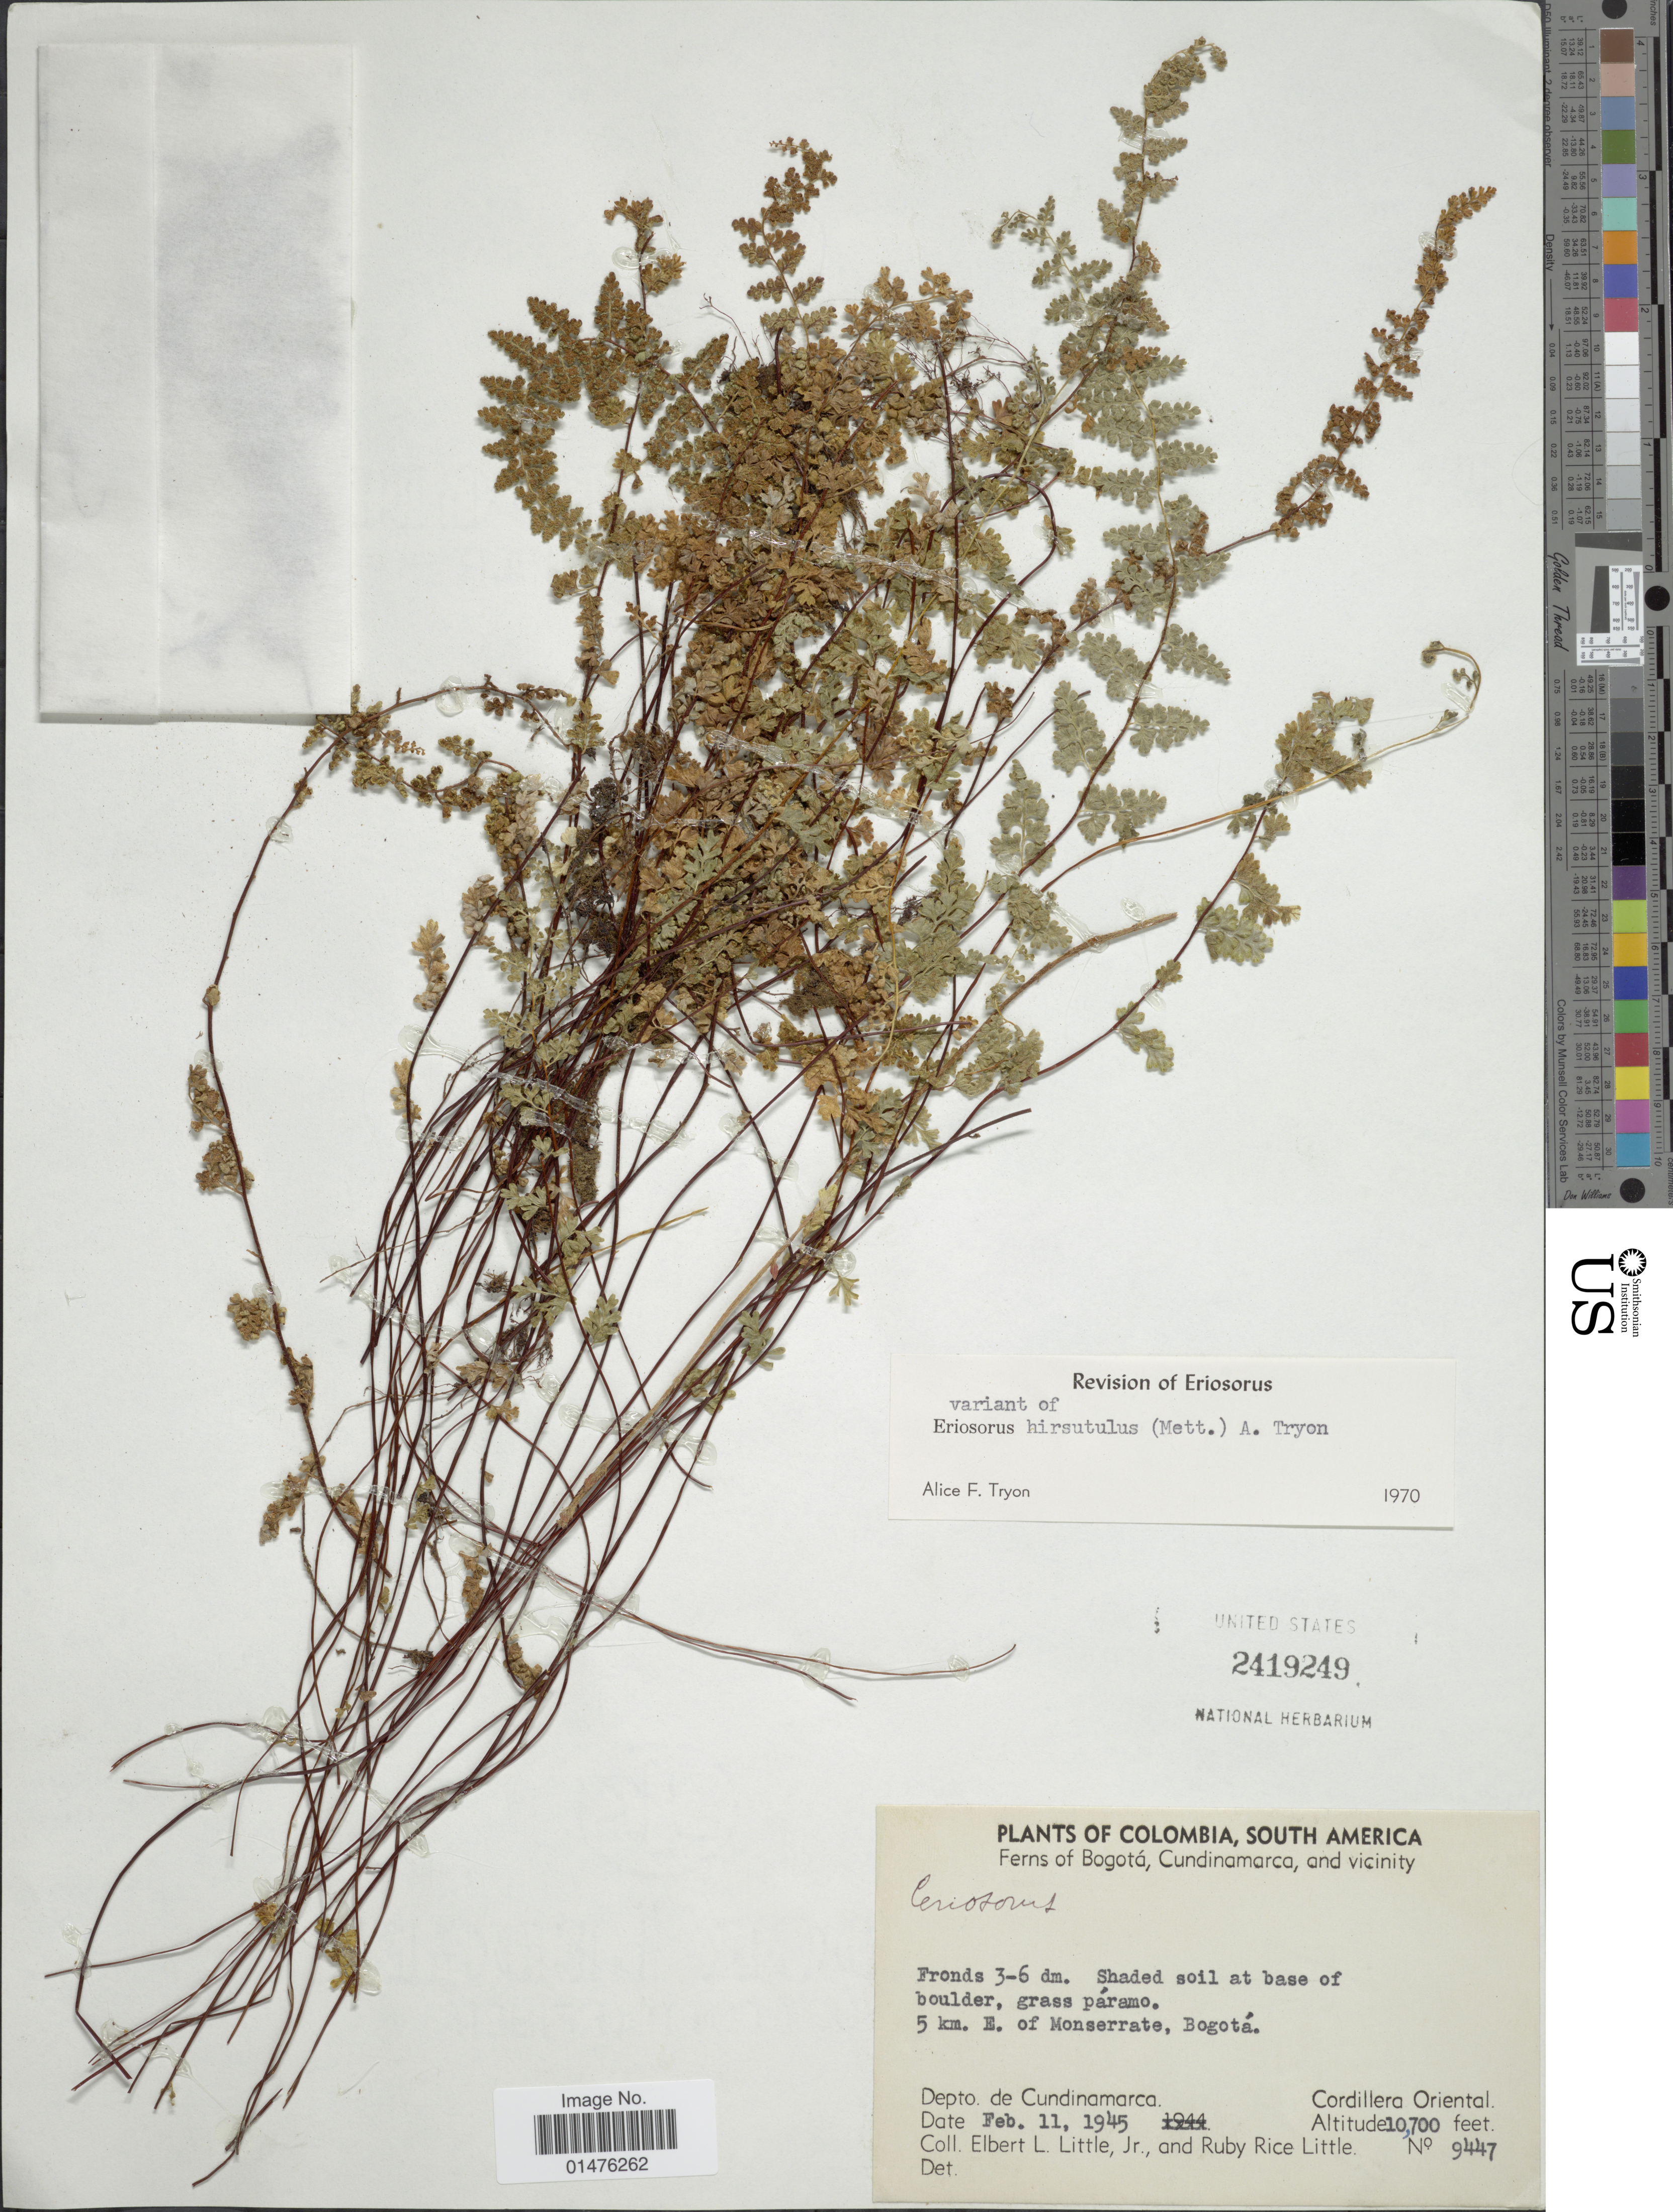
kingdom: Plantae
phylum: Tracheophyta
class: Polypodiopsida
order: Polypodiales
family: Pteridaceae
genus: Jamesonia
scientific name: Jamesonia hirsutula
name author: (Mett.) Christenh.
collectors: E. L. Little & R. R. Little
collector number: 9447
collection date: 1945-02-11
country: Colombia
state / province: Cundinamarca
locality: Ferns of Bogotá, and vicinity, 5 km. E of Monserrate, Depto Cundinamarca, Cordillera Oriental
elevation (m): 3261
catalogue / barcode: US 2419249